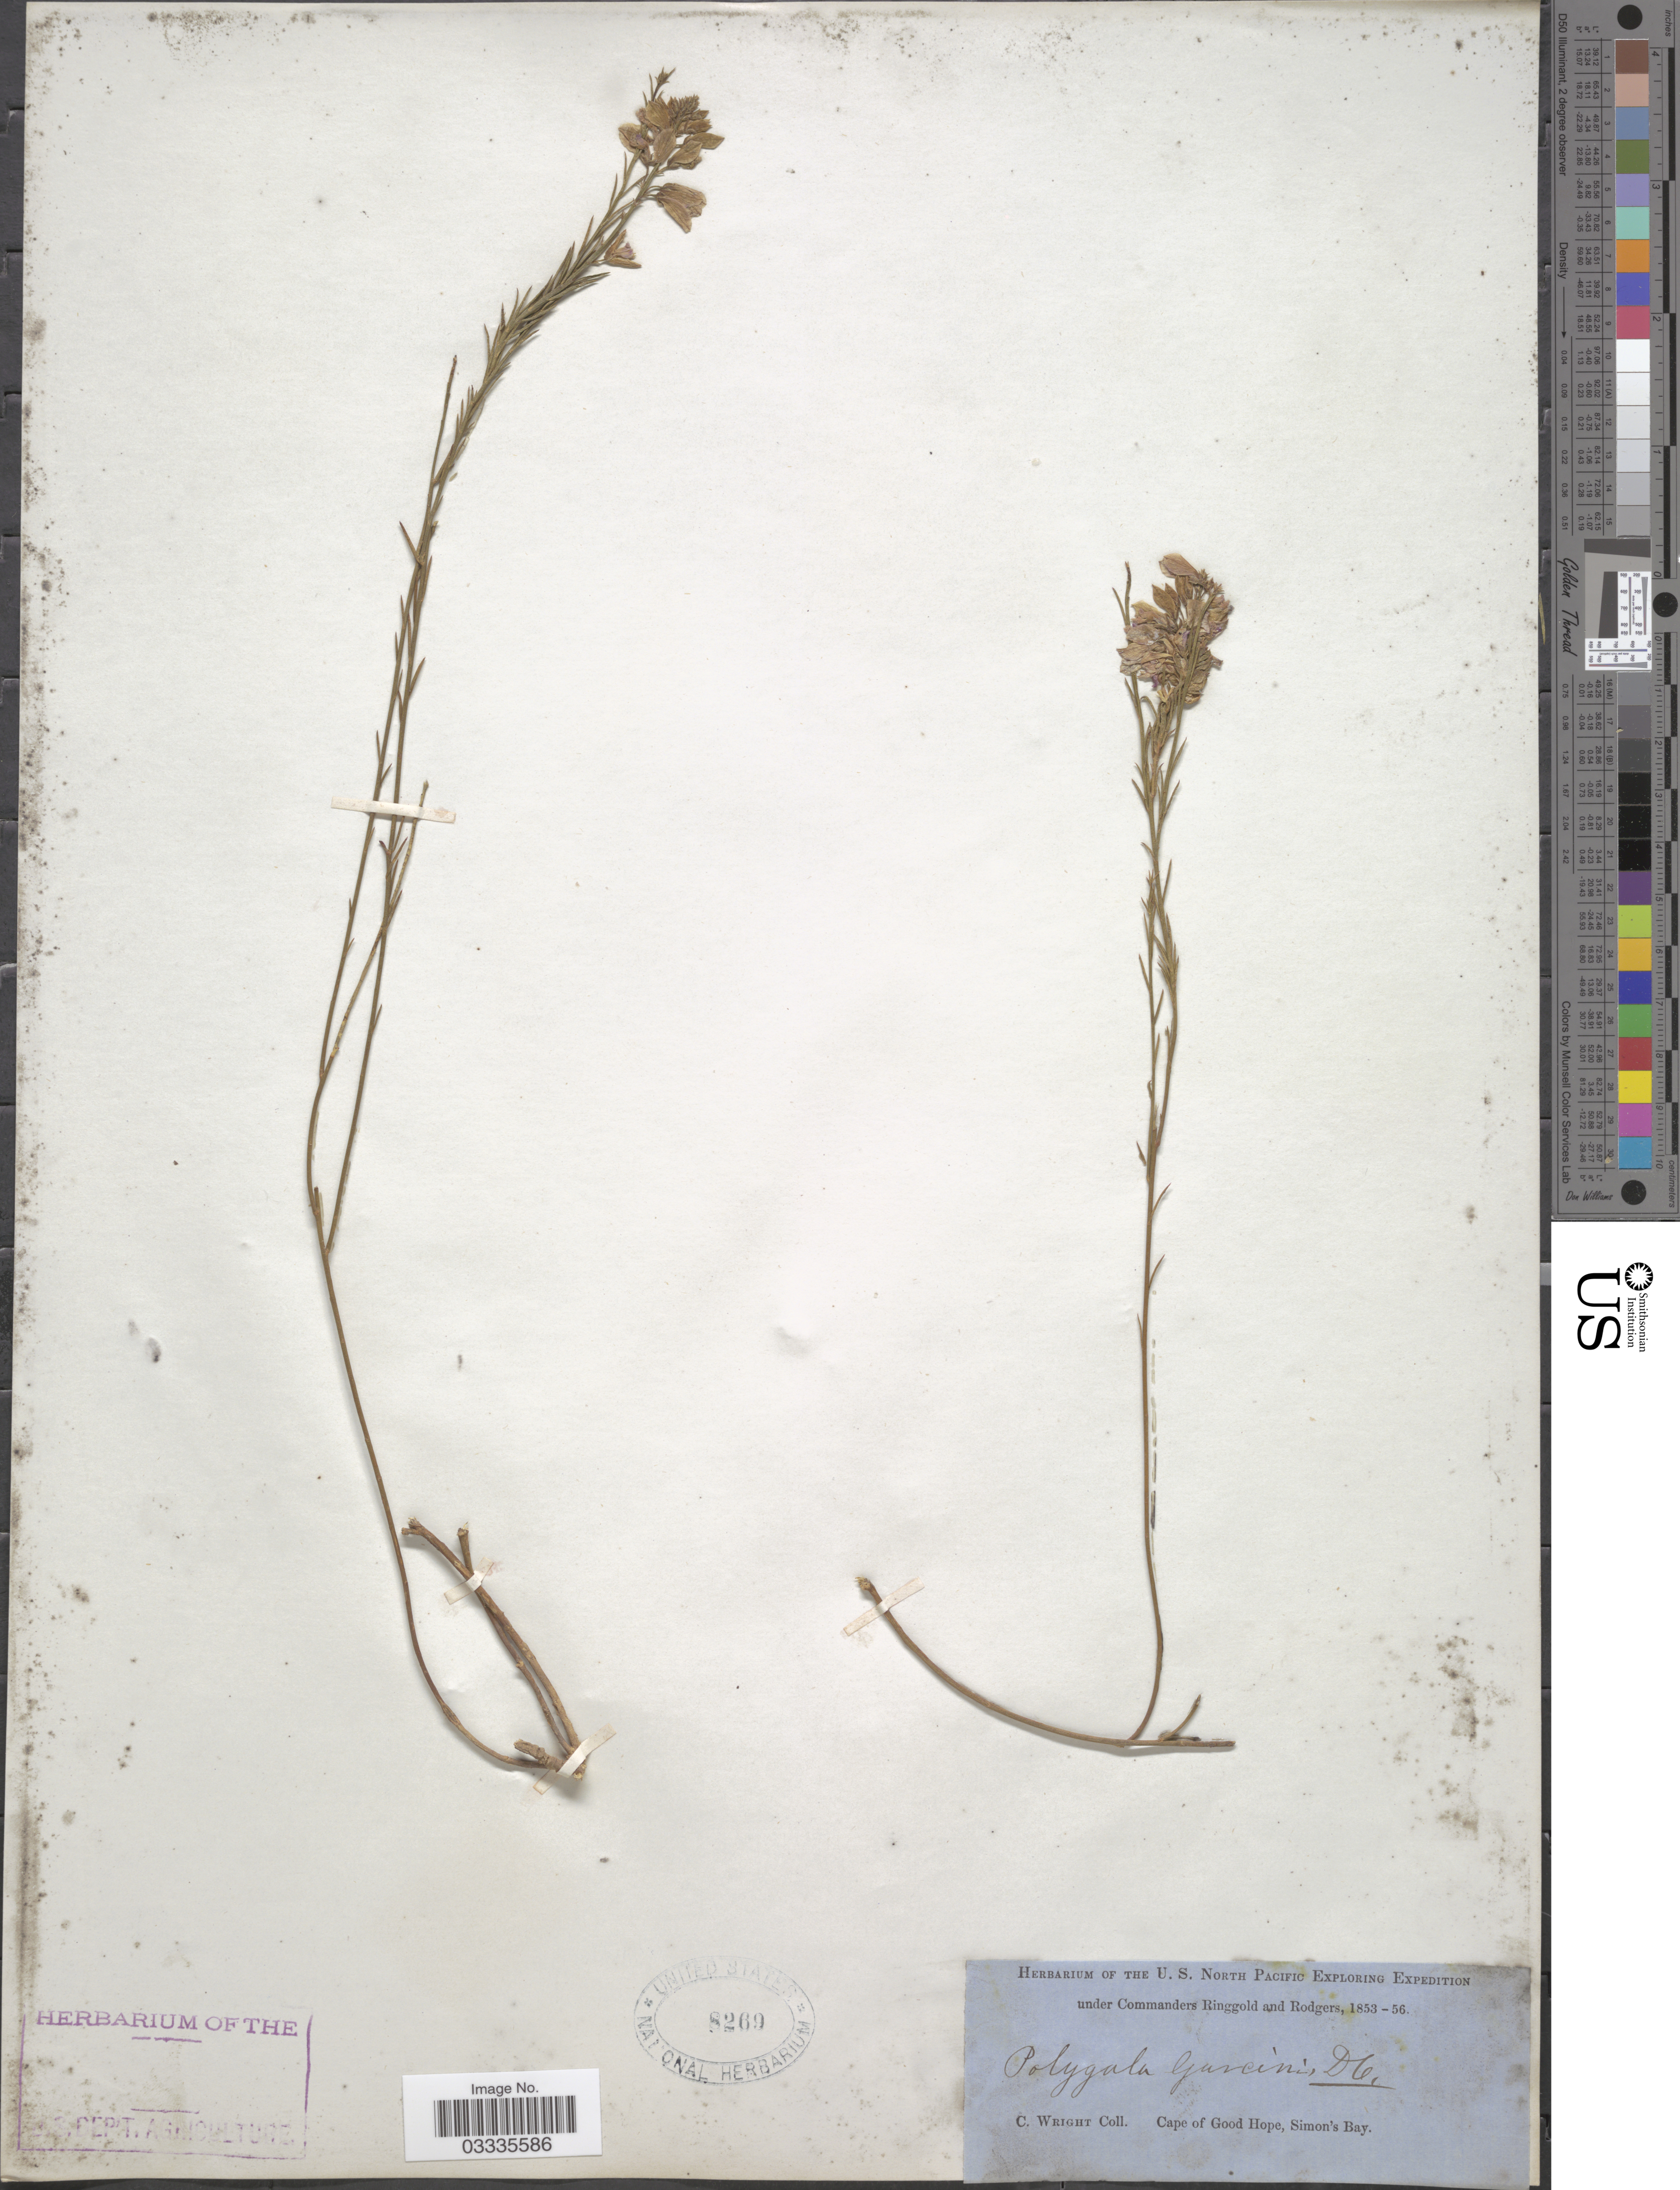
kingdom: Plantae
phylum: Tracheophyta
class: Magnoliopsida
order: Fabales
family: Polygalaceae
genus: Polygala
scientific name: Polygala garcini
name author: DC.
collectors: C. Wright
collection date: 1853/1856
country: South Africa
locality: Cape of Good Hope, Simon's Bay.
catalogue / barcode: US 8269